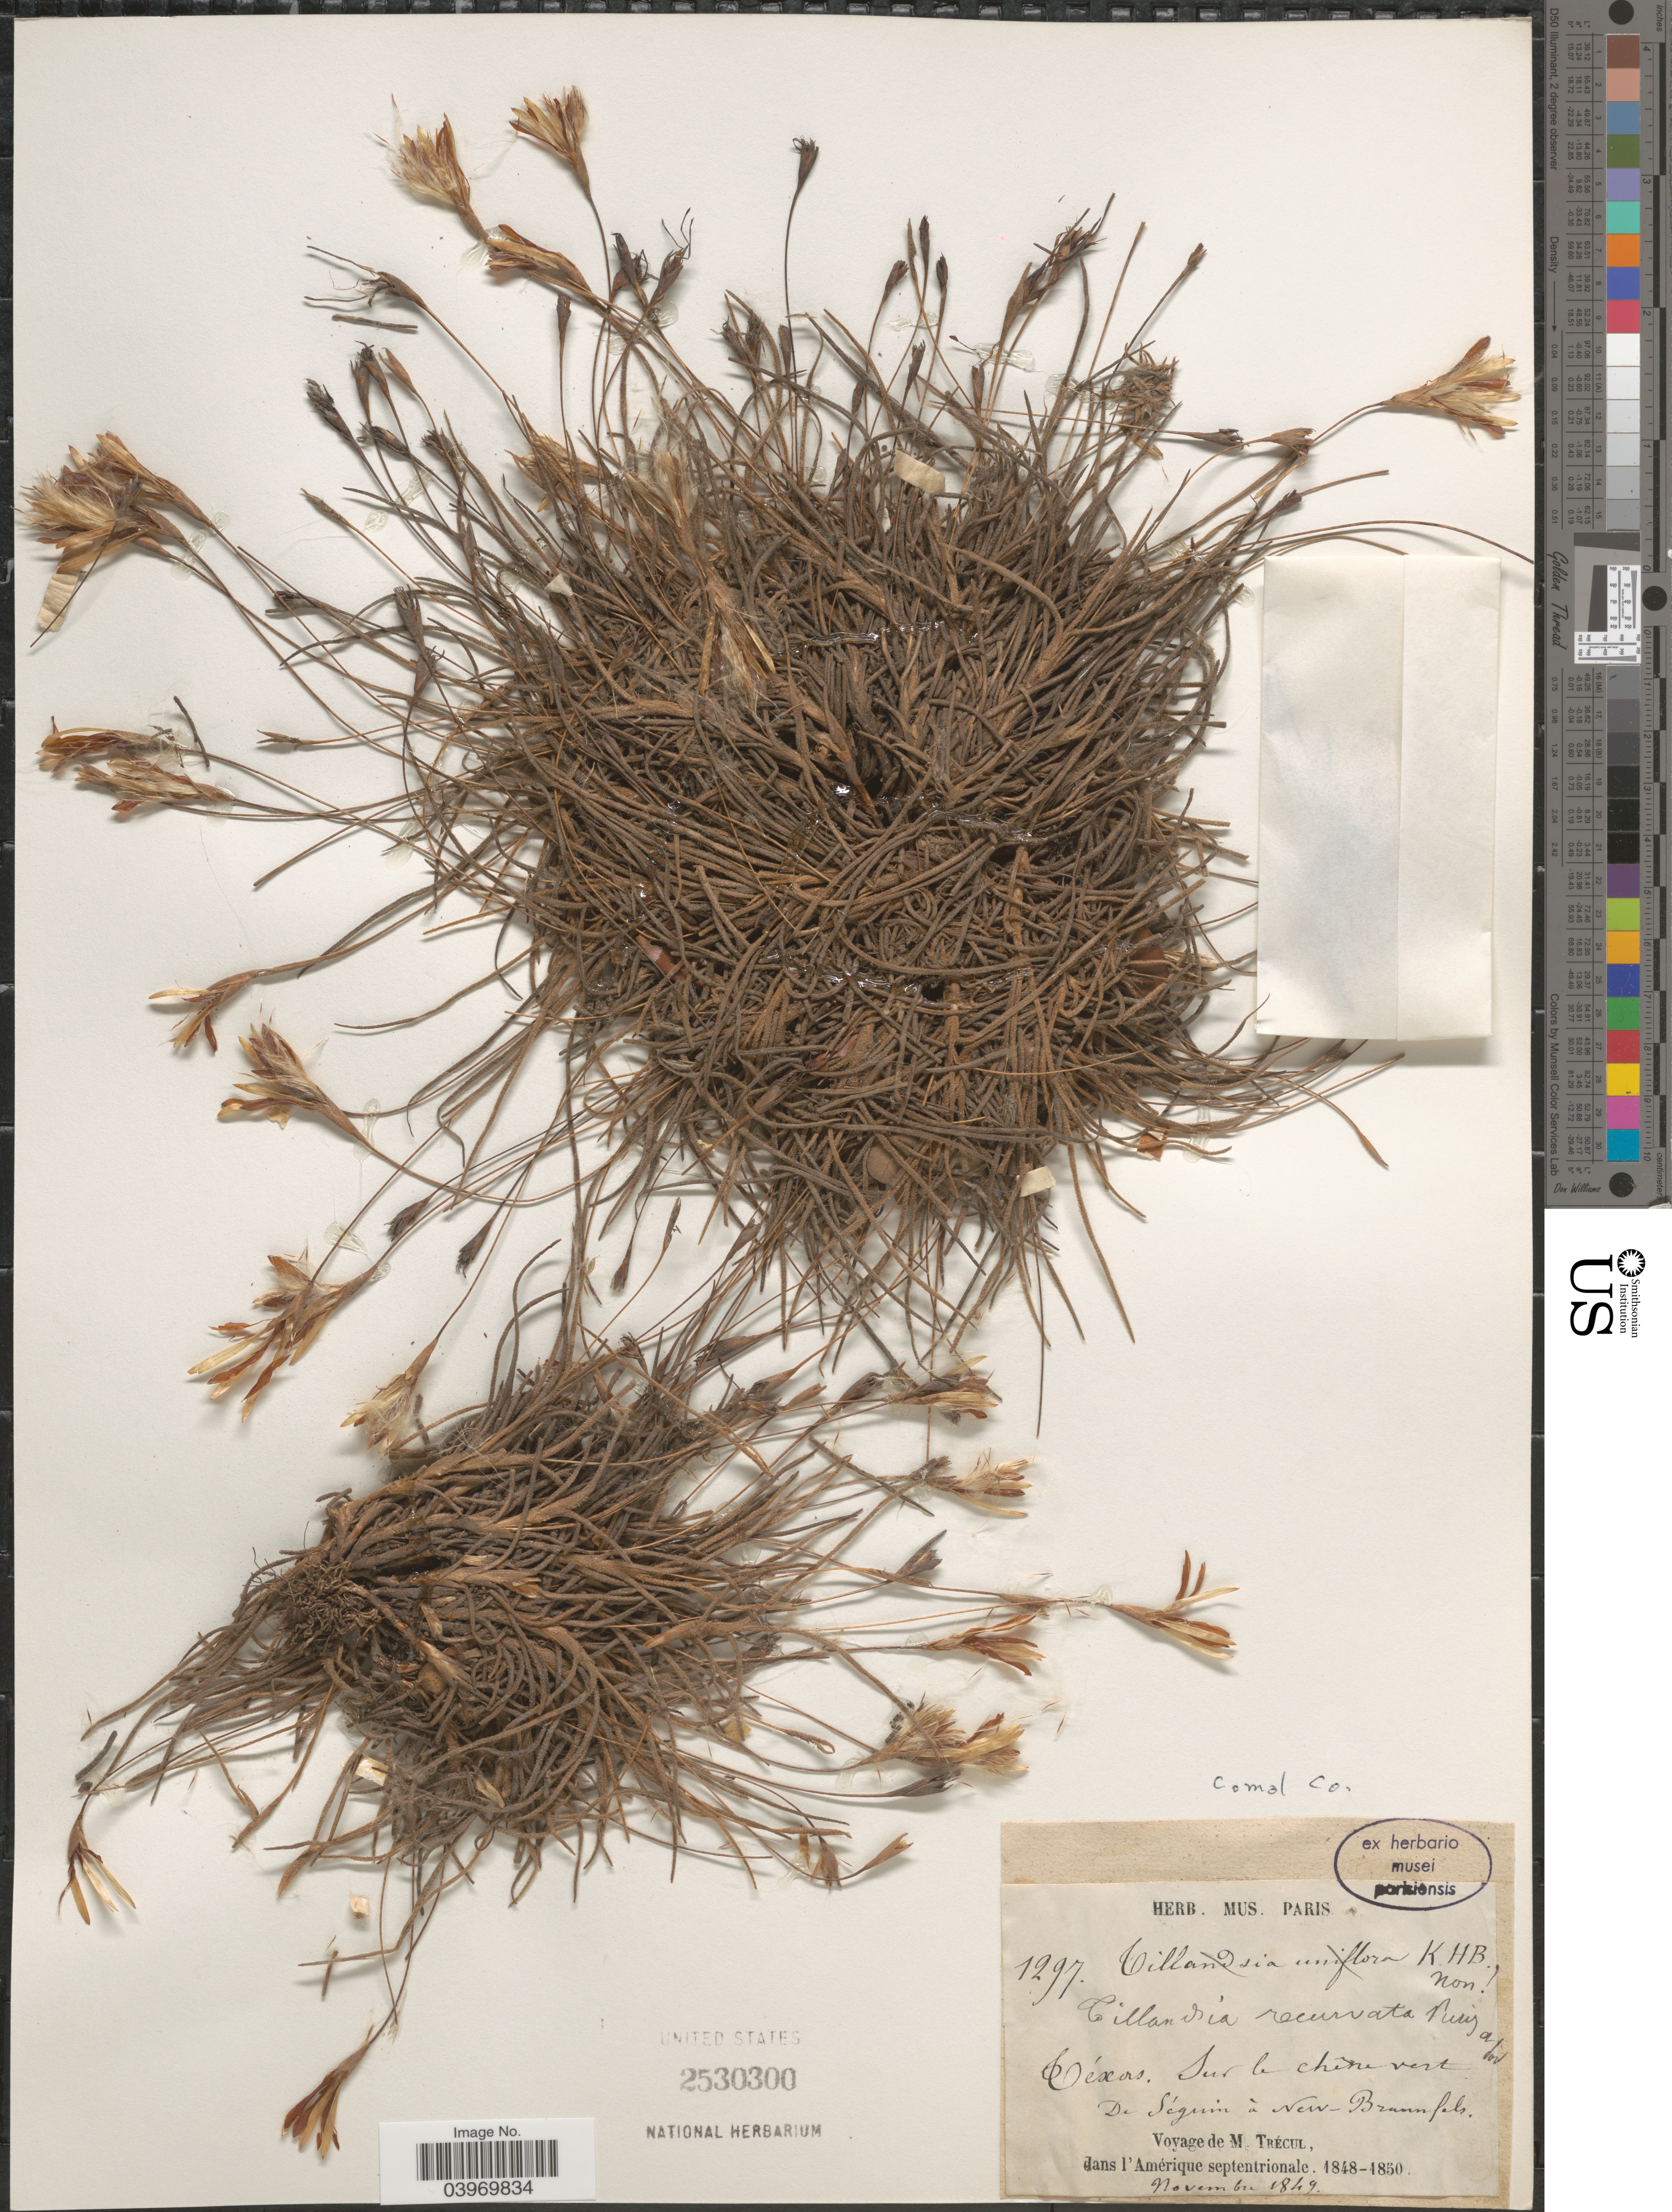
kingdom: Plantae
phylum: Tracheophyta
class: Liliopsida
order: Poales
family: Bromeliaceae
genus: Tillandsia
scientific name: Tillandsia recurvata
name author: L.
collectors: A. Trécul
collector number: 1297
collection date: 1849-11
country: United States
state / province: Texas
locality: Sur le cheme vert. De Séguin à New-Braunfels. Comal Co.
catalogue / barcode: US 2530300